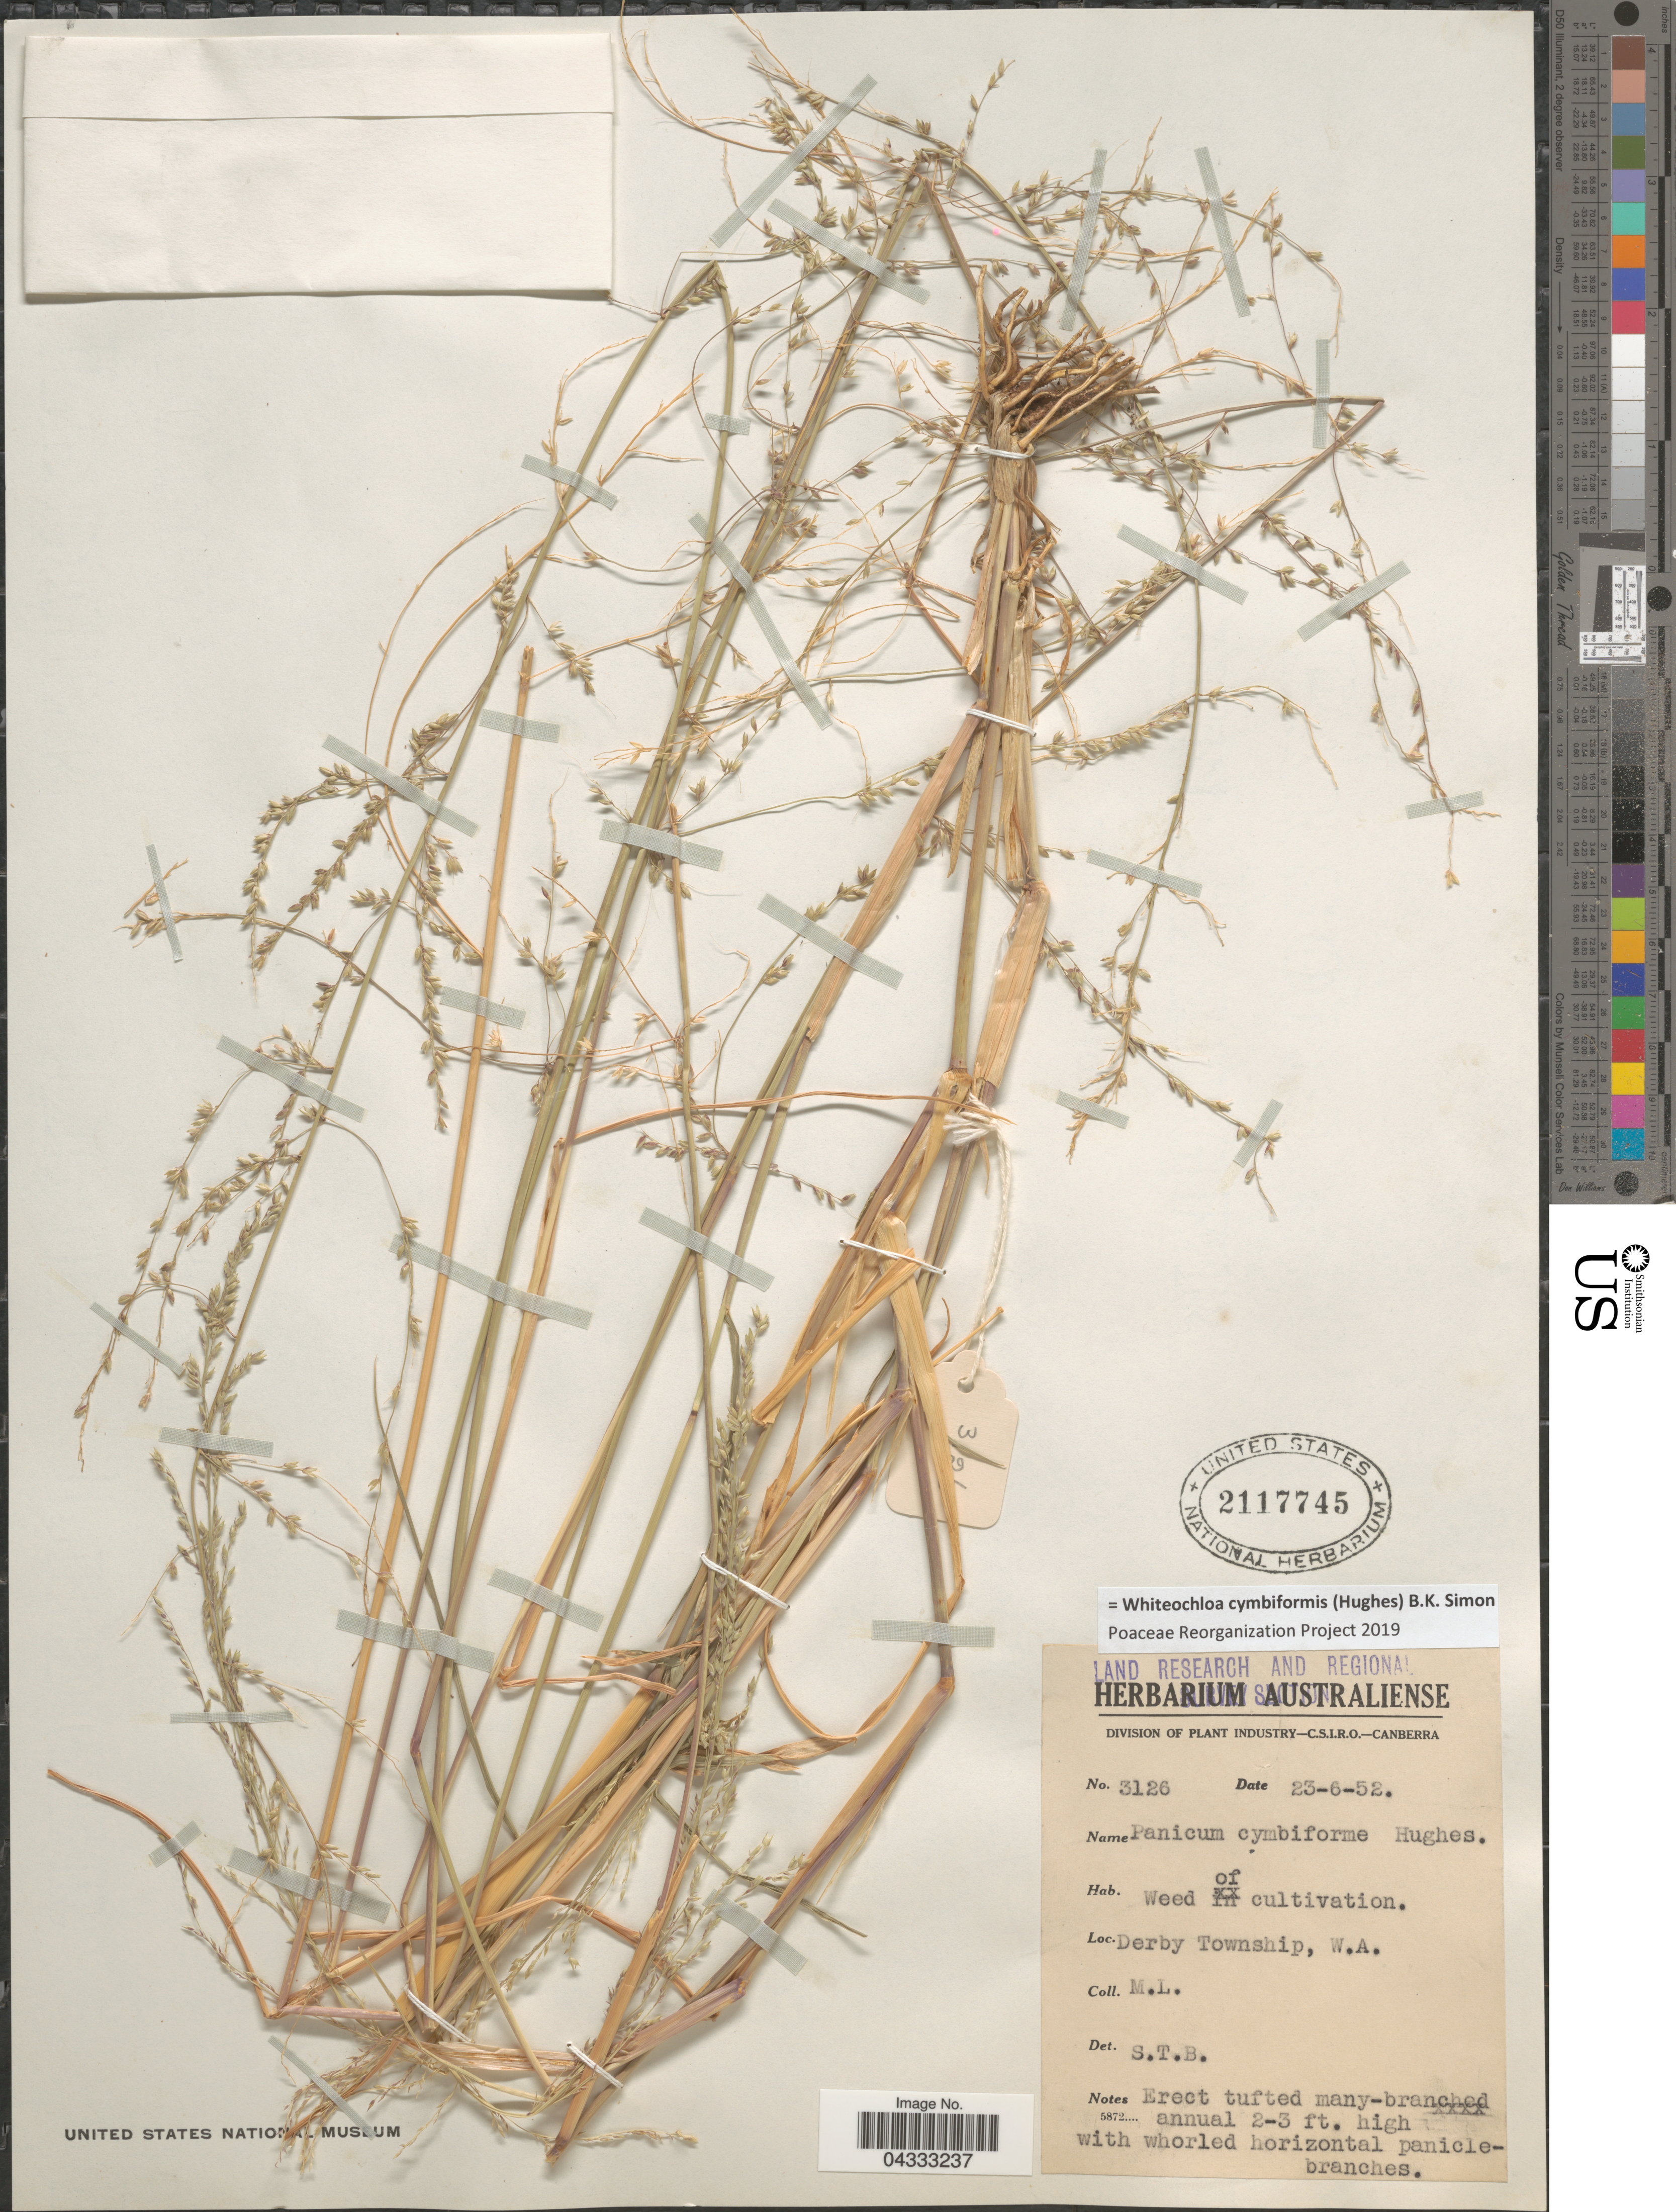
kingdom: Plantae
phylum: Tracheophyta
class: Liliopsida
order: Poales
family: Poaceae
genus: Whiteochloa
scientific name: Whiteochloa cymbiformis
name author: (Hughes) B.K. Simon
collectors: M. L.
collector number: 3126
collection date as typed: Transcribed d/m/y: 23/6/52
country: Australia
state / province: Western Australia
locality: Land Research and Regional Survey Section. Weed of cultivation. Derby Township.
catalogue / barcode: US 2117745